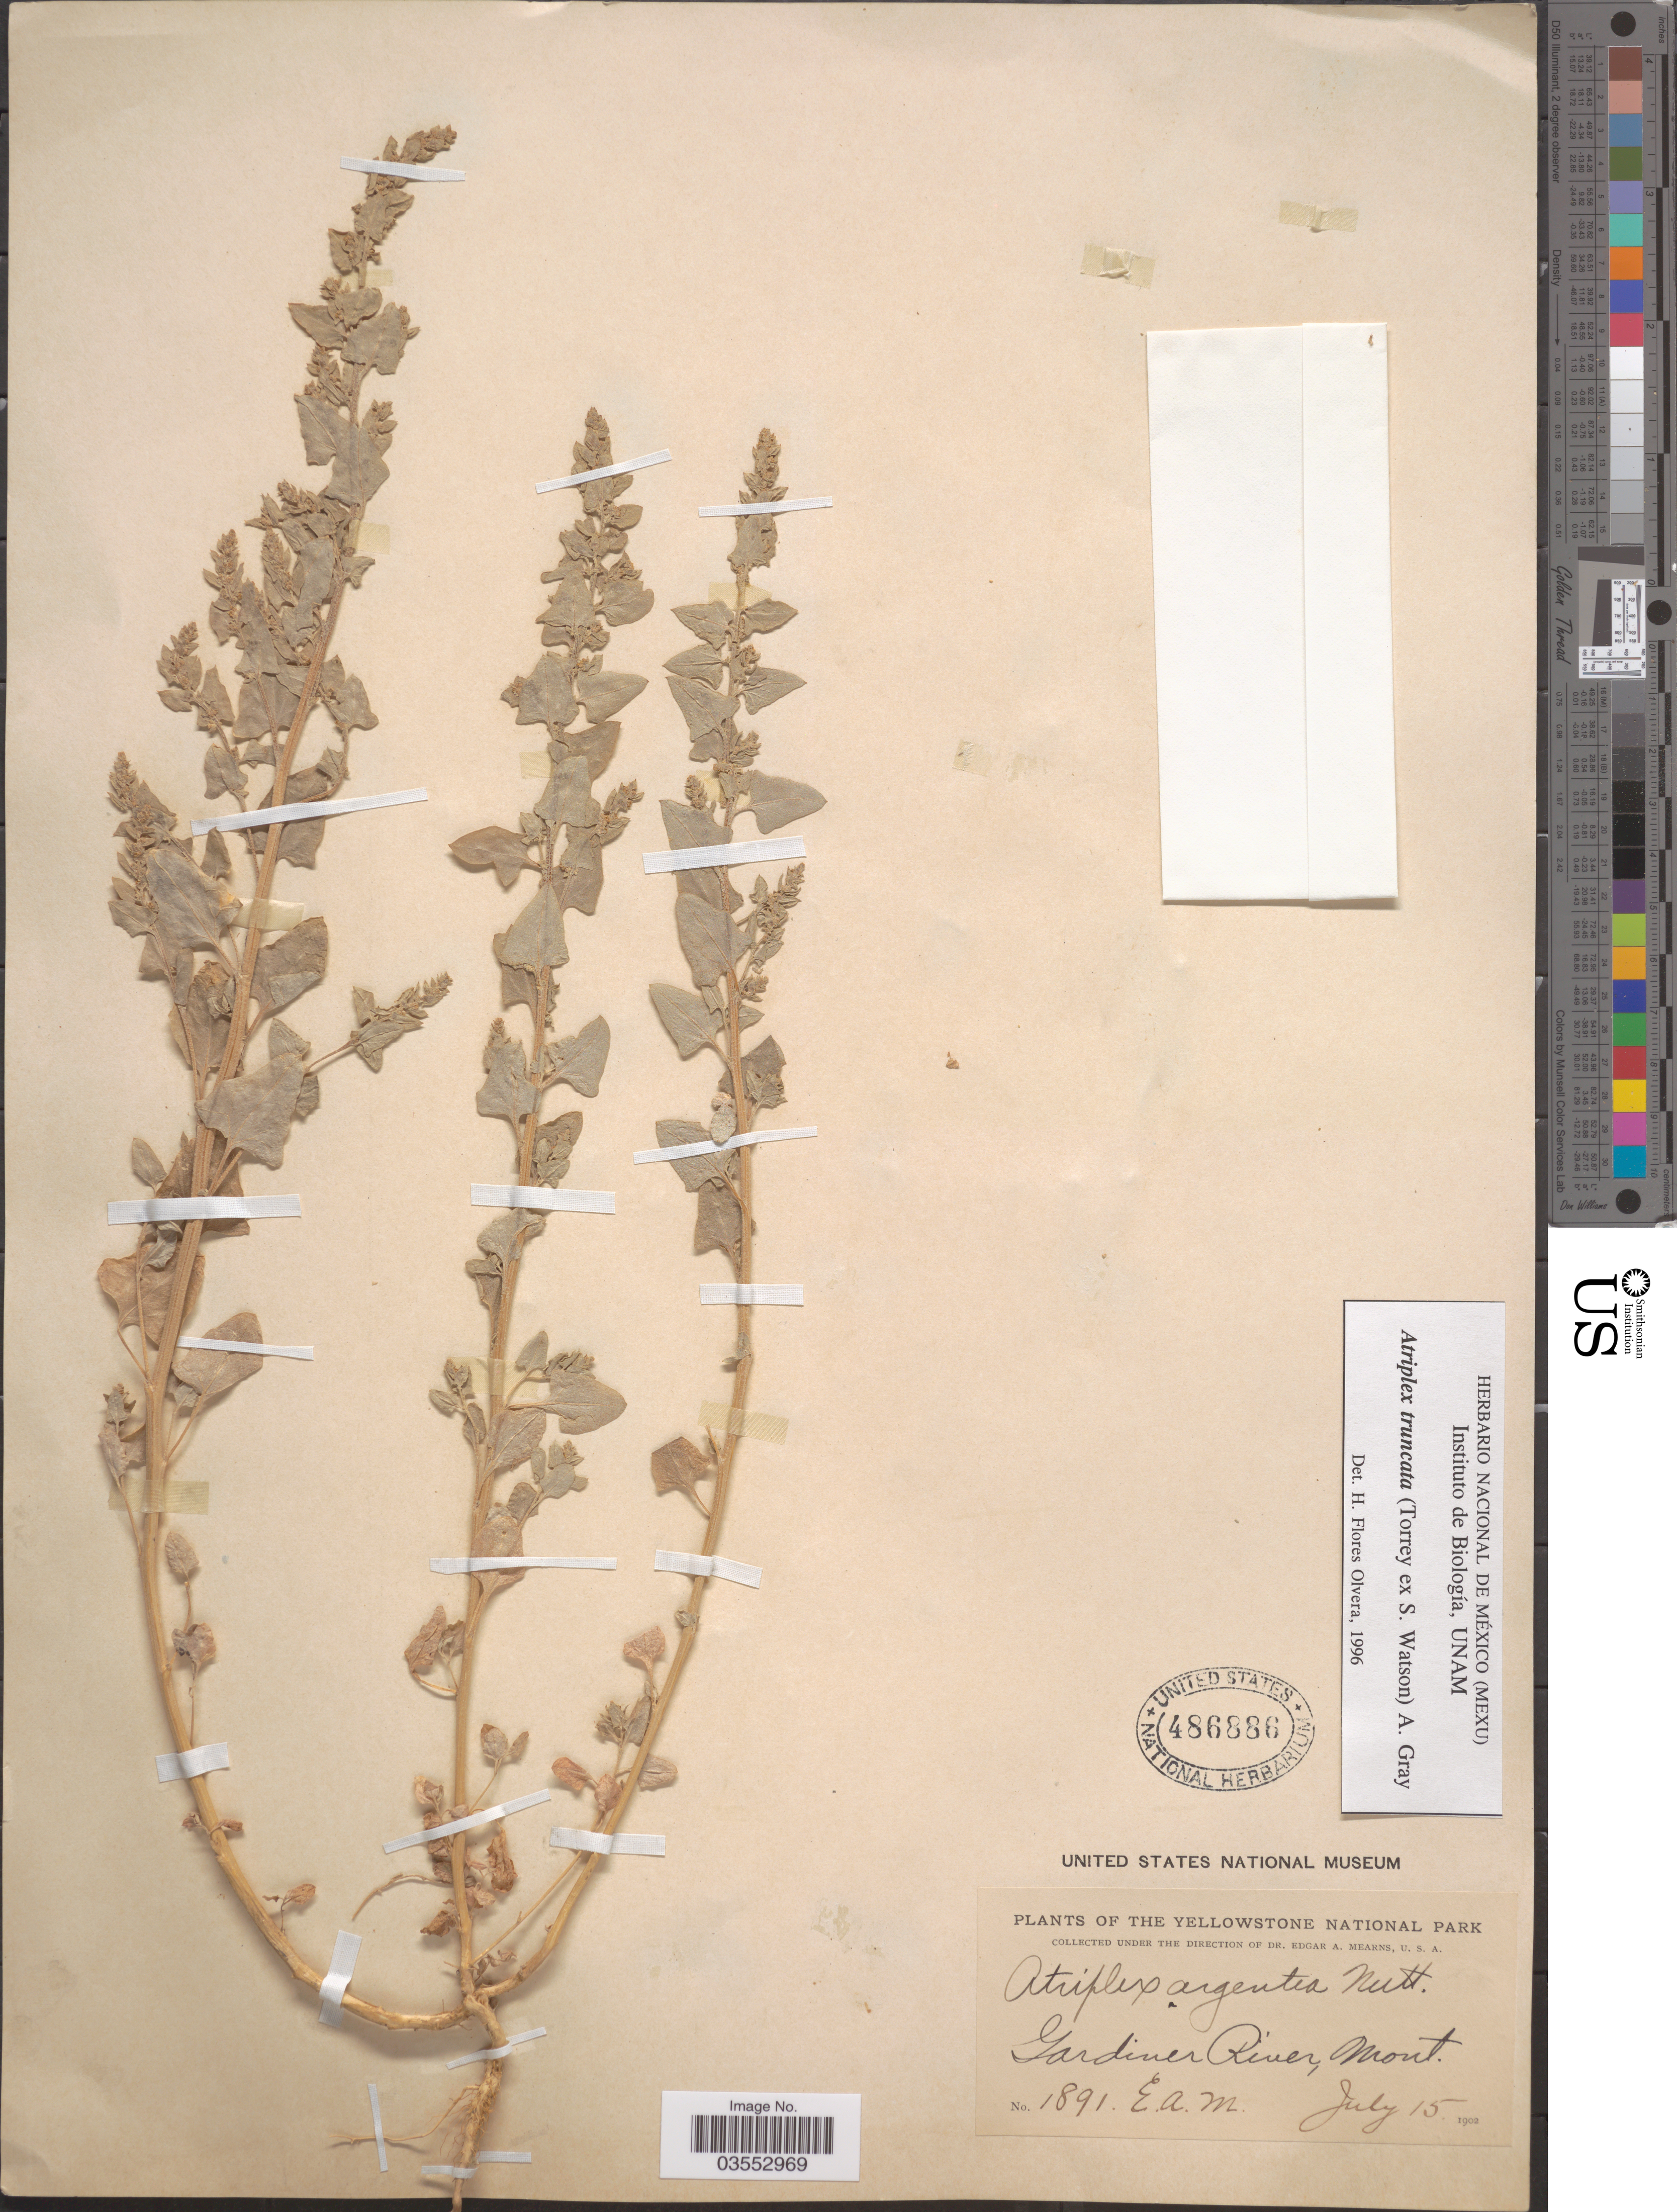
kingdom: Plantae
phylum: Tracheophyta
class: Magnoliopsida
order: Caryophyllales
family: Amaranthaceae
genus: Atriplex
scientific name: Atriplex truncata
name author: (Torr. ex S. Watson) A. Gray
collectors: E. A. Mearns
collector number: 1891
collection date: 1902-07-15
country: United States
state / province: Montana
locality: The Yellowstone National Park. Gardiner River.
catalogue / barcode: US 486886